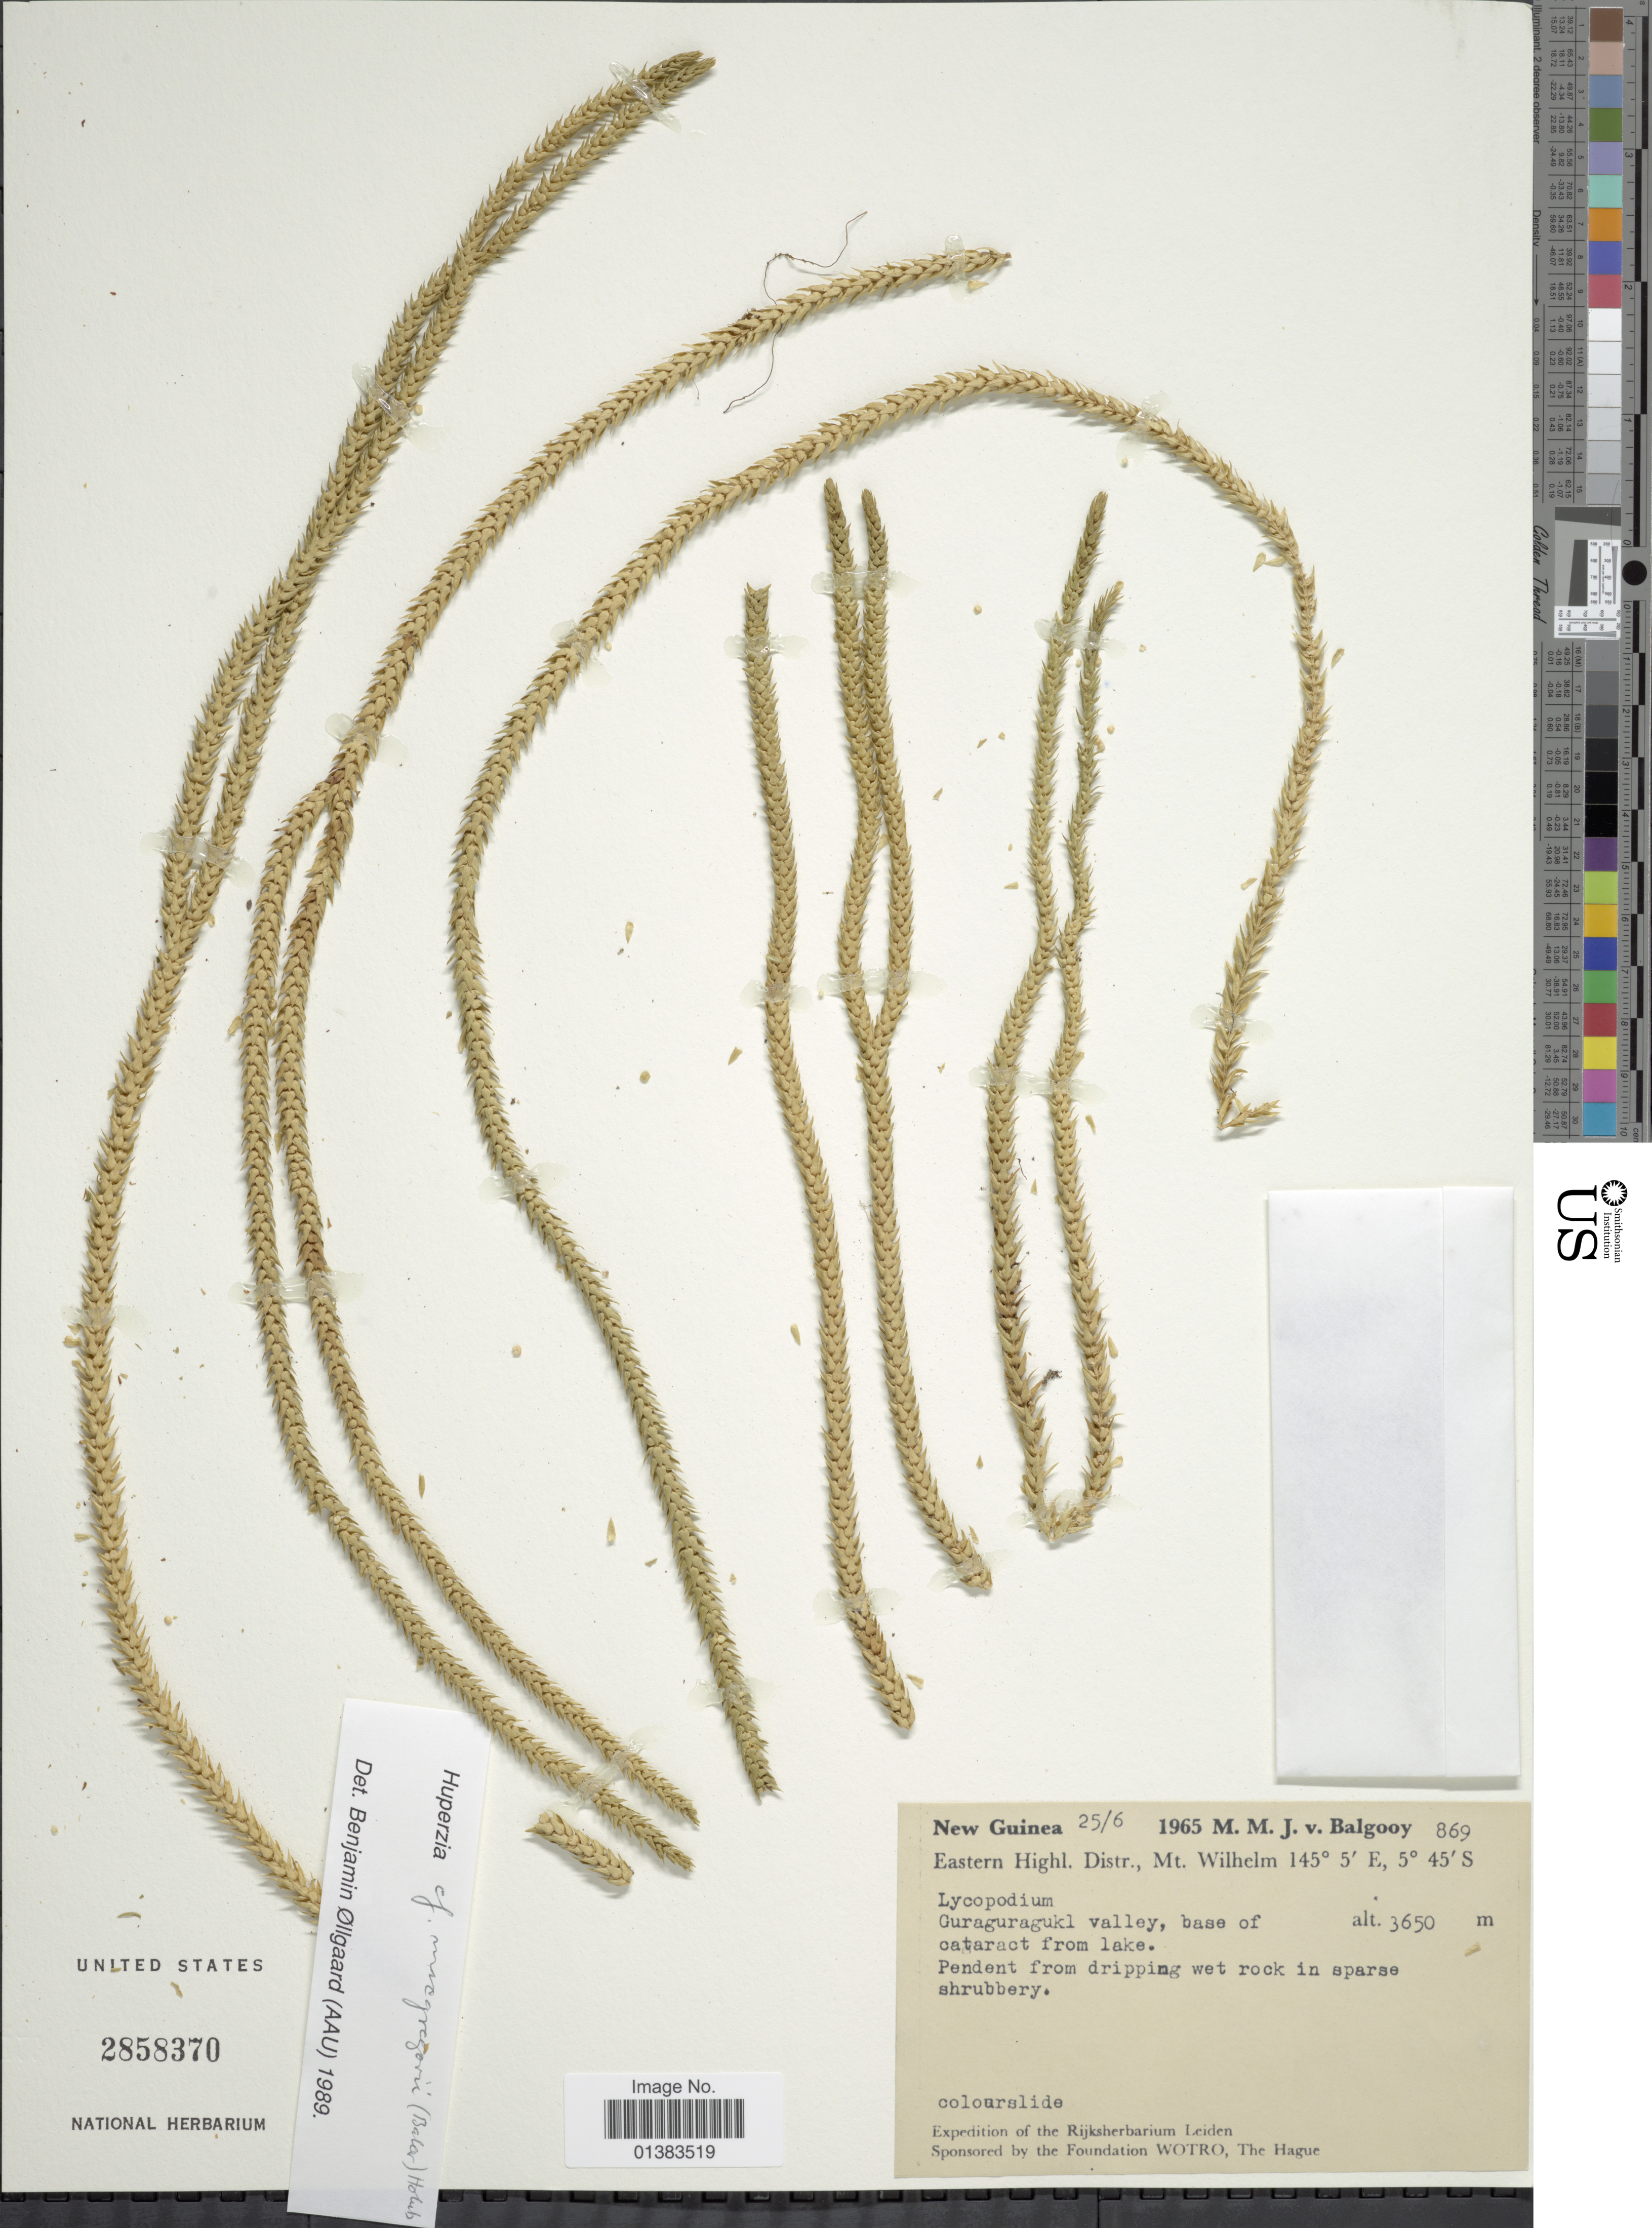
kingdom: Plantae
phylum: Tracheophyta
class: Lycopodiopsida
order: Lycopodiales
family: Lycopodiaceae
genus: Phlegmariurus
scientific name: Phlegmariurus macgregorii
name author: (Baker) A. R. Field & Bostock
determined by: Field, A. R.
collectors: M. M. van Balgooy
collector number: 869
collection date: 1965-06-25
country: Papua New Guinea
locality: Eastern Highl. Distr., Mt. Wilhelm, Guraguragukl valley, base of cataract from lake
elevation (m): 3650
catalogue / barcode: US 2858370